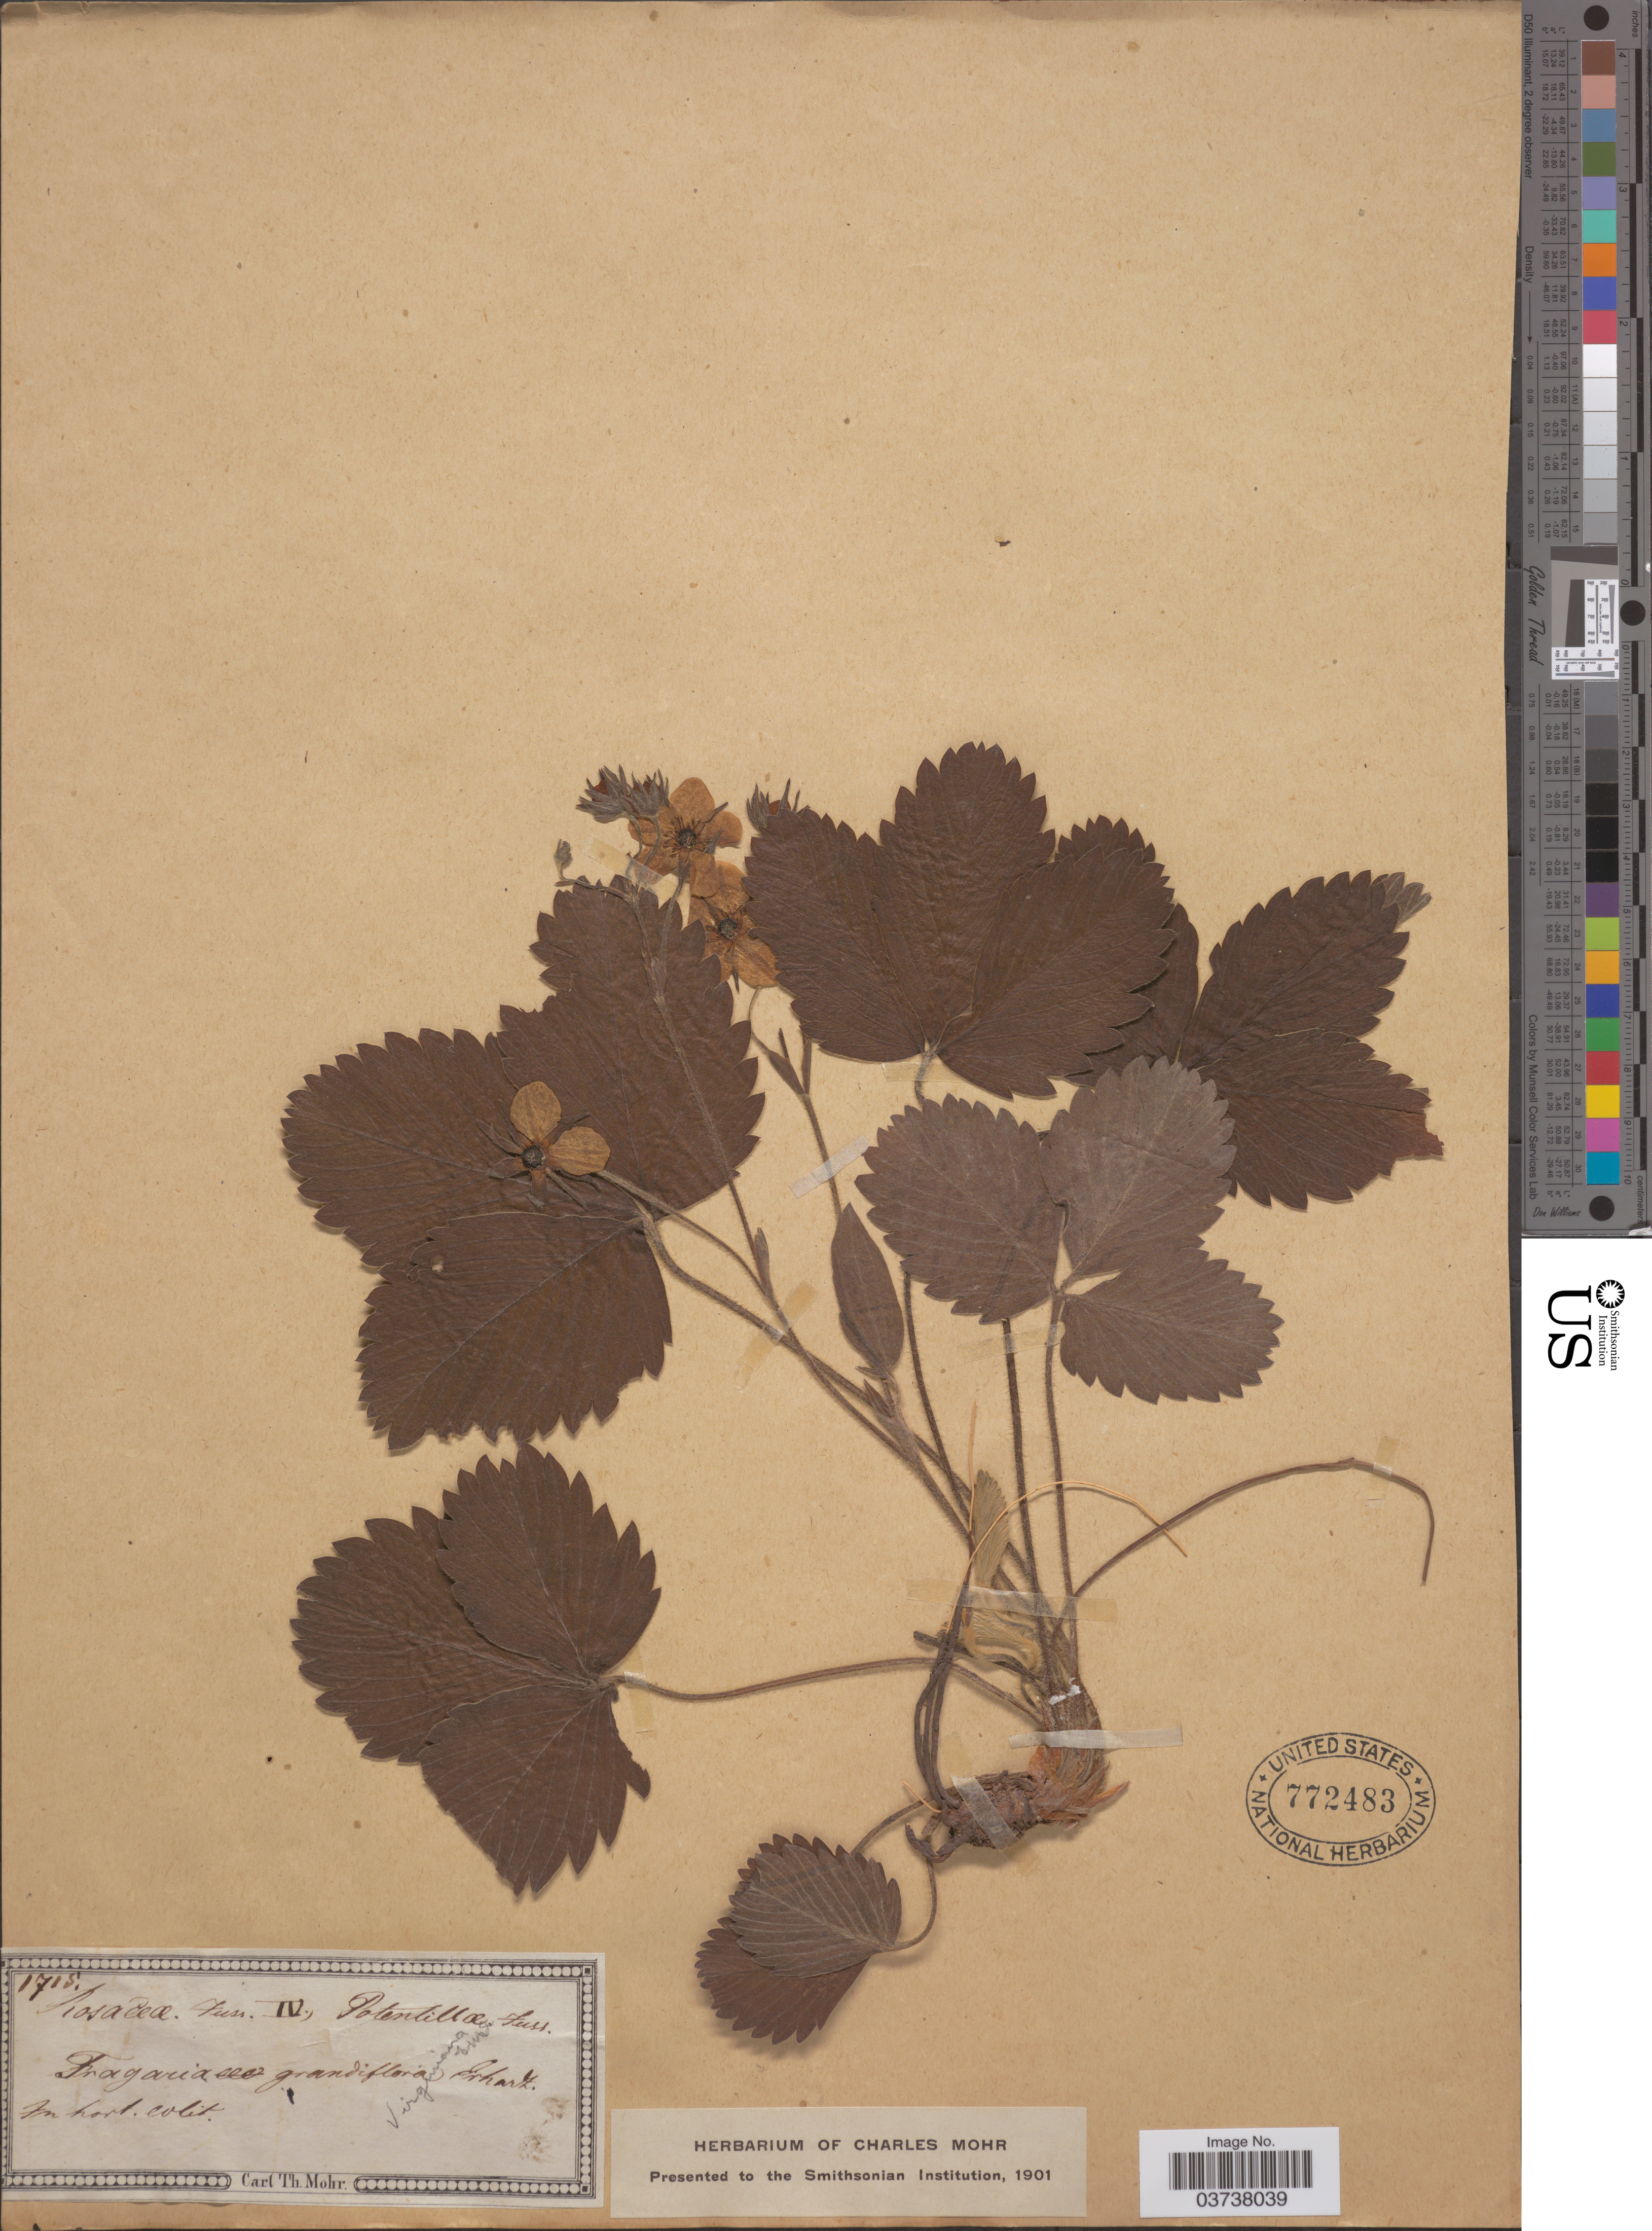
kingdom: Plantae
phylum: Tracheophyta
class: Magnoliopsida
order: Rosales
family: Rosaceae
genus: Fragaria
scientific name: Fragaria grandiflora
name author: Ehrh.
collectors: Mohr, C. T. (herbarium)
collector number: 1715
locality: In hort. colit.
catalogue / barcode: US 772483